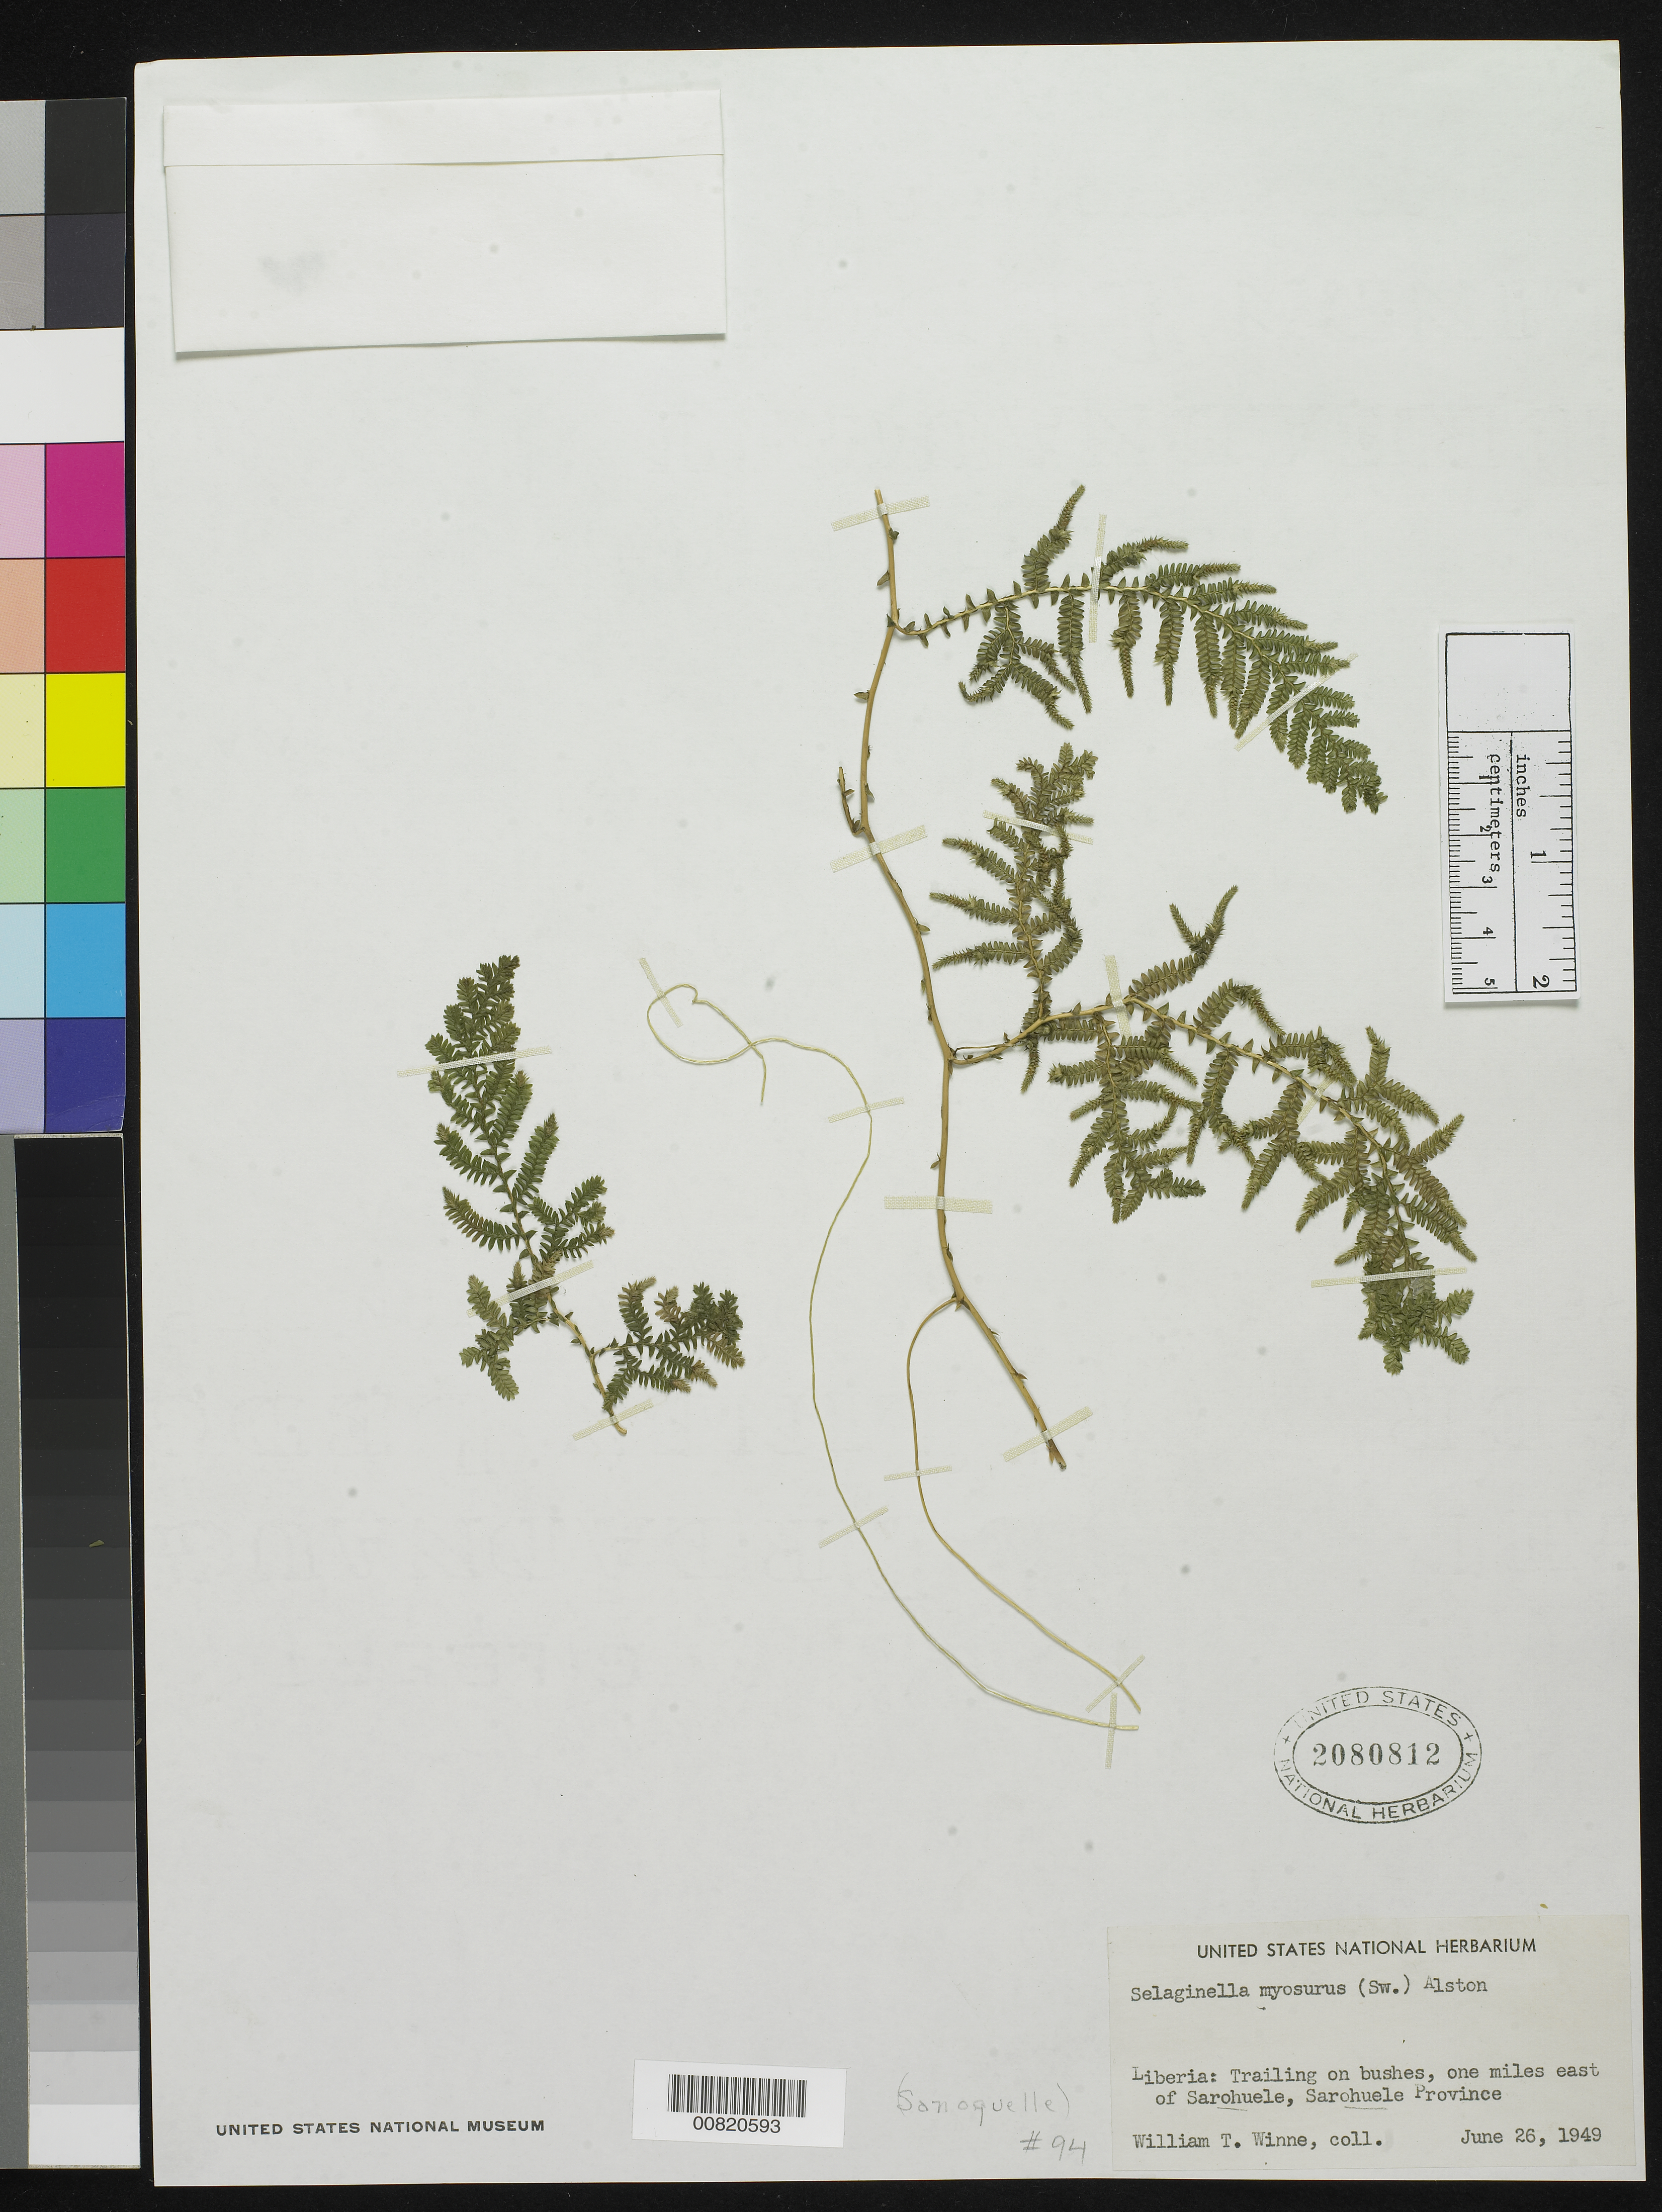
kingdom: Plantae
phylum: Tracheophyta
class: Lycopodiopsida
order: Selaginellales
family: Selaginellaceae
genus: Selaginella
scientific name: Selaginella myosurus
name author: (Sw.) Alston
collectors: -. Winne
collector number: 94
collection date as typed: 26 Jun 1949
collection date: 1949-06-26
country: Liberia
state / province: Nimba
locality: Sarohuele Province: one mile E of Sarohuele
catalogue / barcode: US 2080812